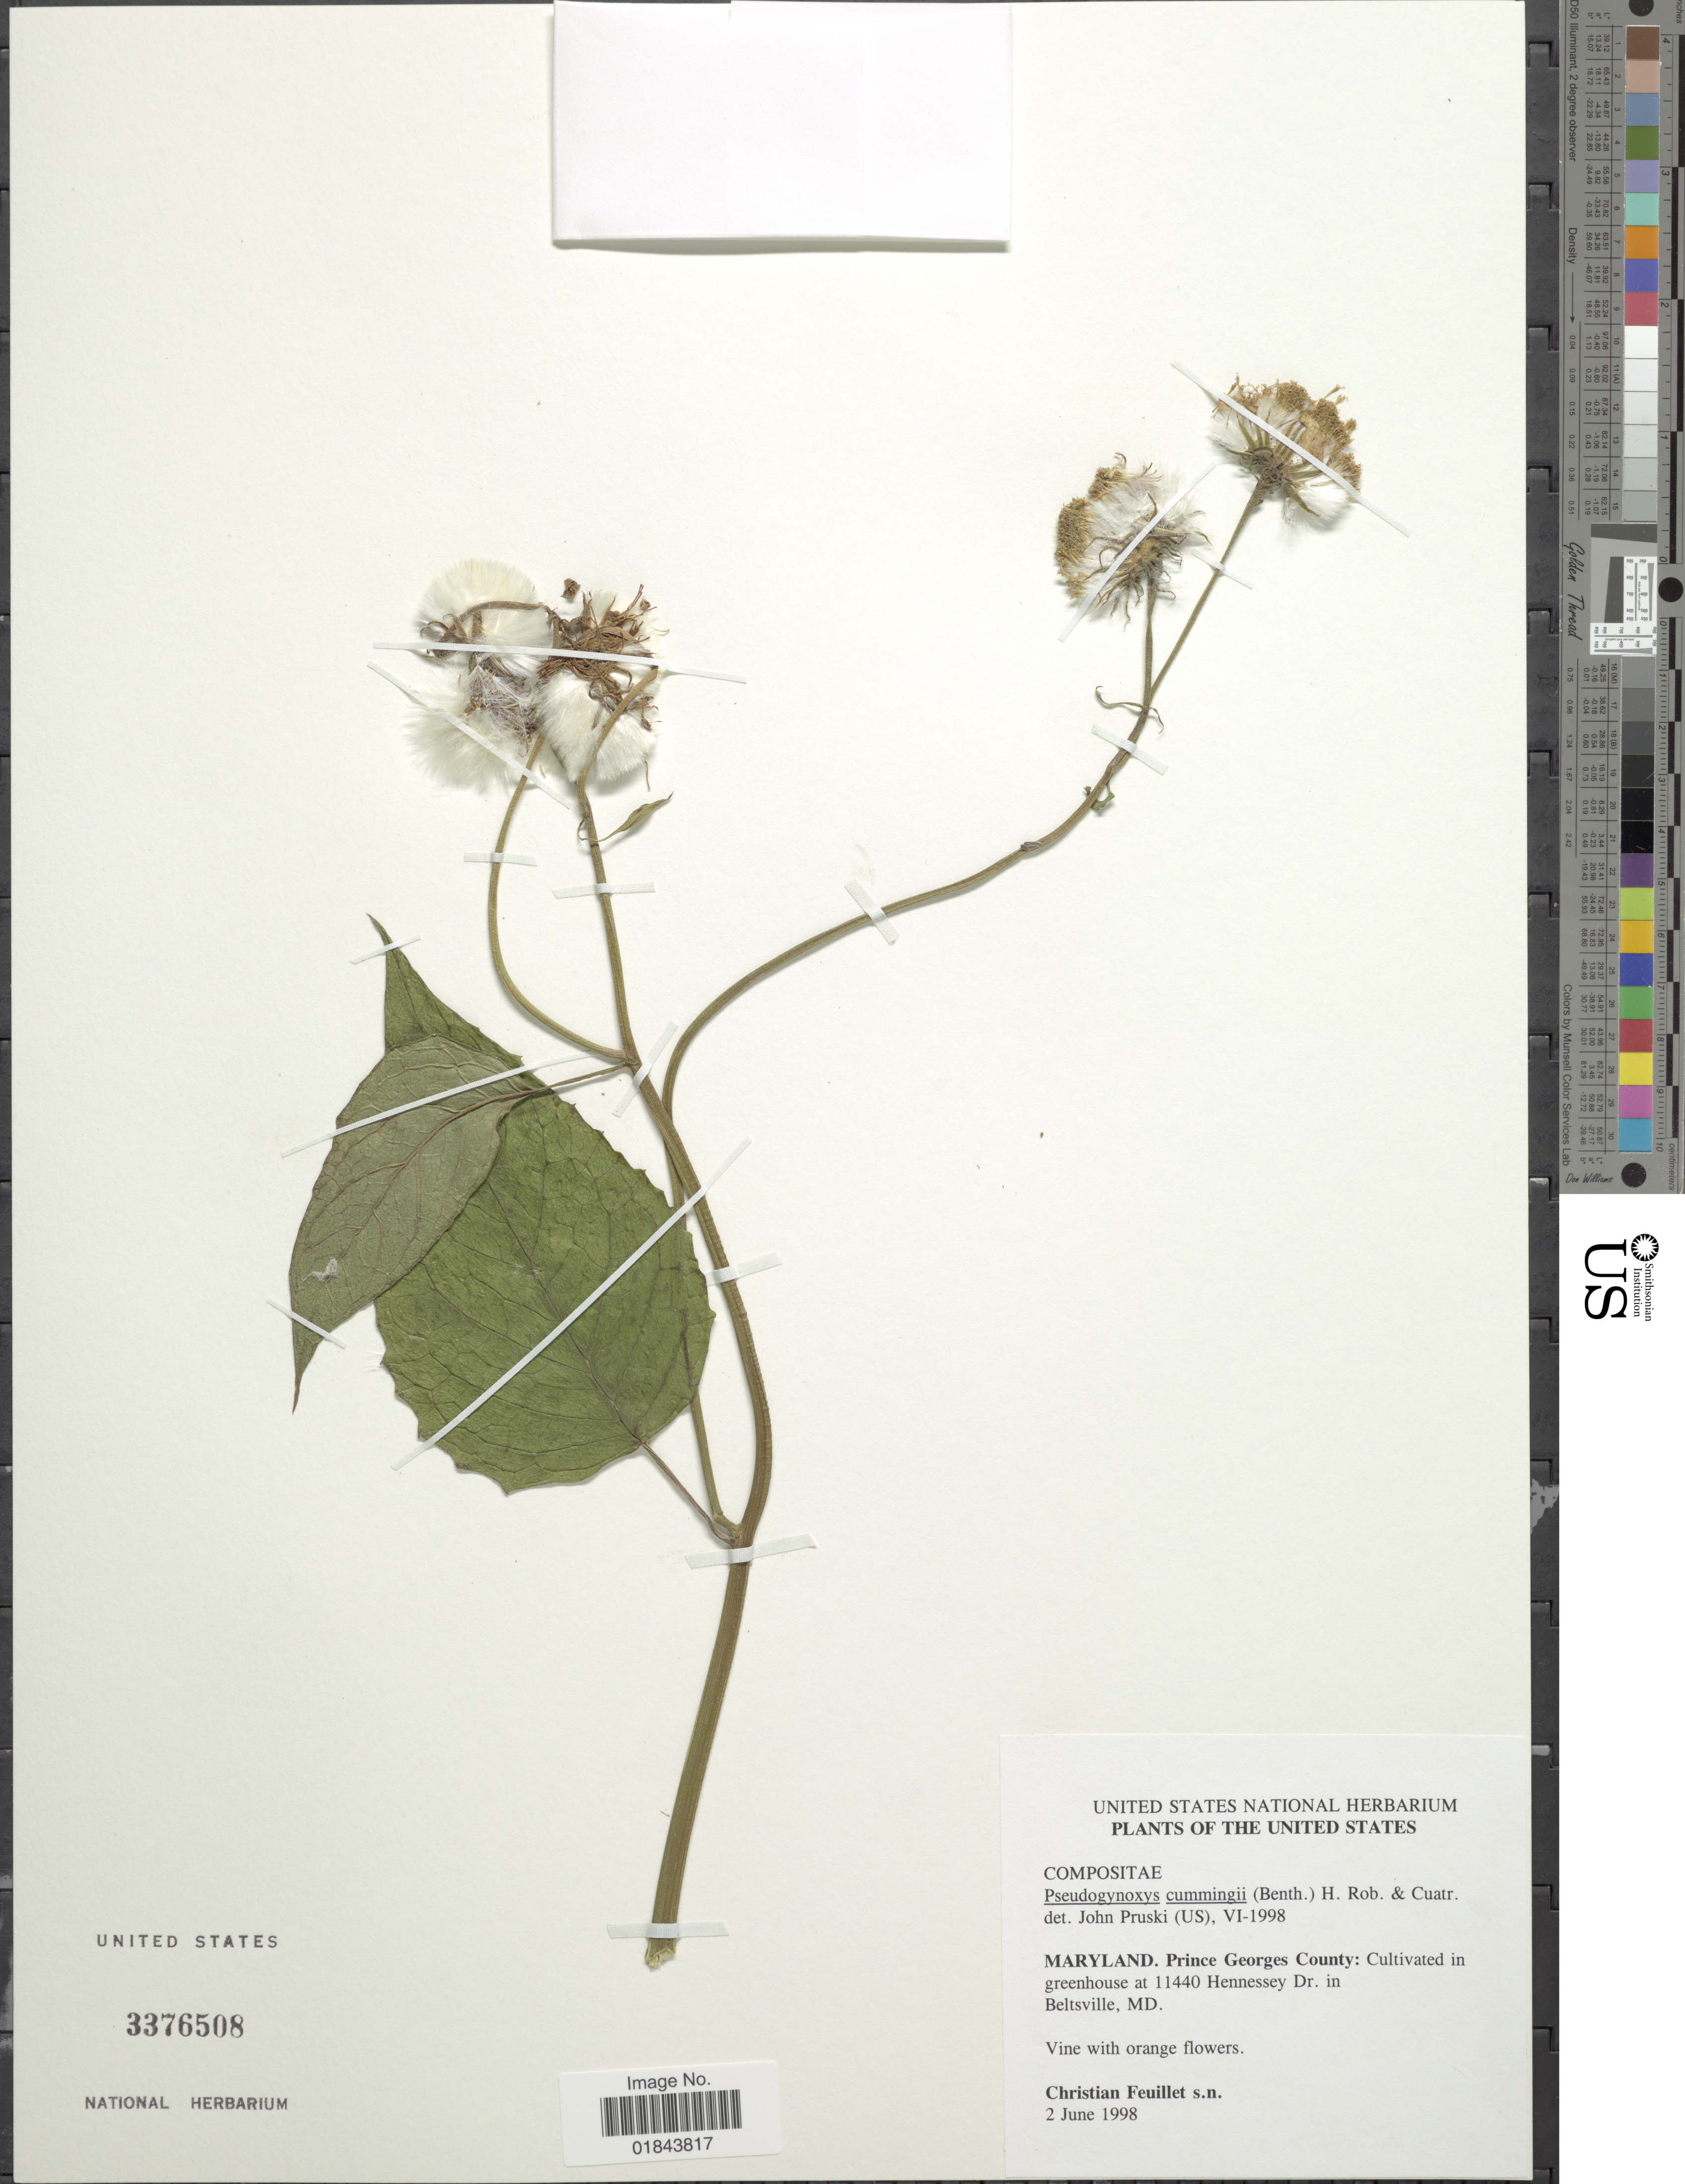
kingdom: Plantae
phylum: Tracheophyta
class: Magnoliopsida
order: Asterales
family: Asteraceae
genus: Pseudogynoxys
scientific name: Pseudogynoxys cummingii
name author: (Benth.) H. Rob. & Cuatrec.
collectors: C. Feuillet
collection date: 1998-06-02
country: United States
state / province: Maryland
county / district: Prince George's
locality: Maryland. Prince Georges County: Cultivated in greenhouse at 11440 Hennessey Dr. in Beltsville, MD.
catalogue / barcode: US 3376508